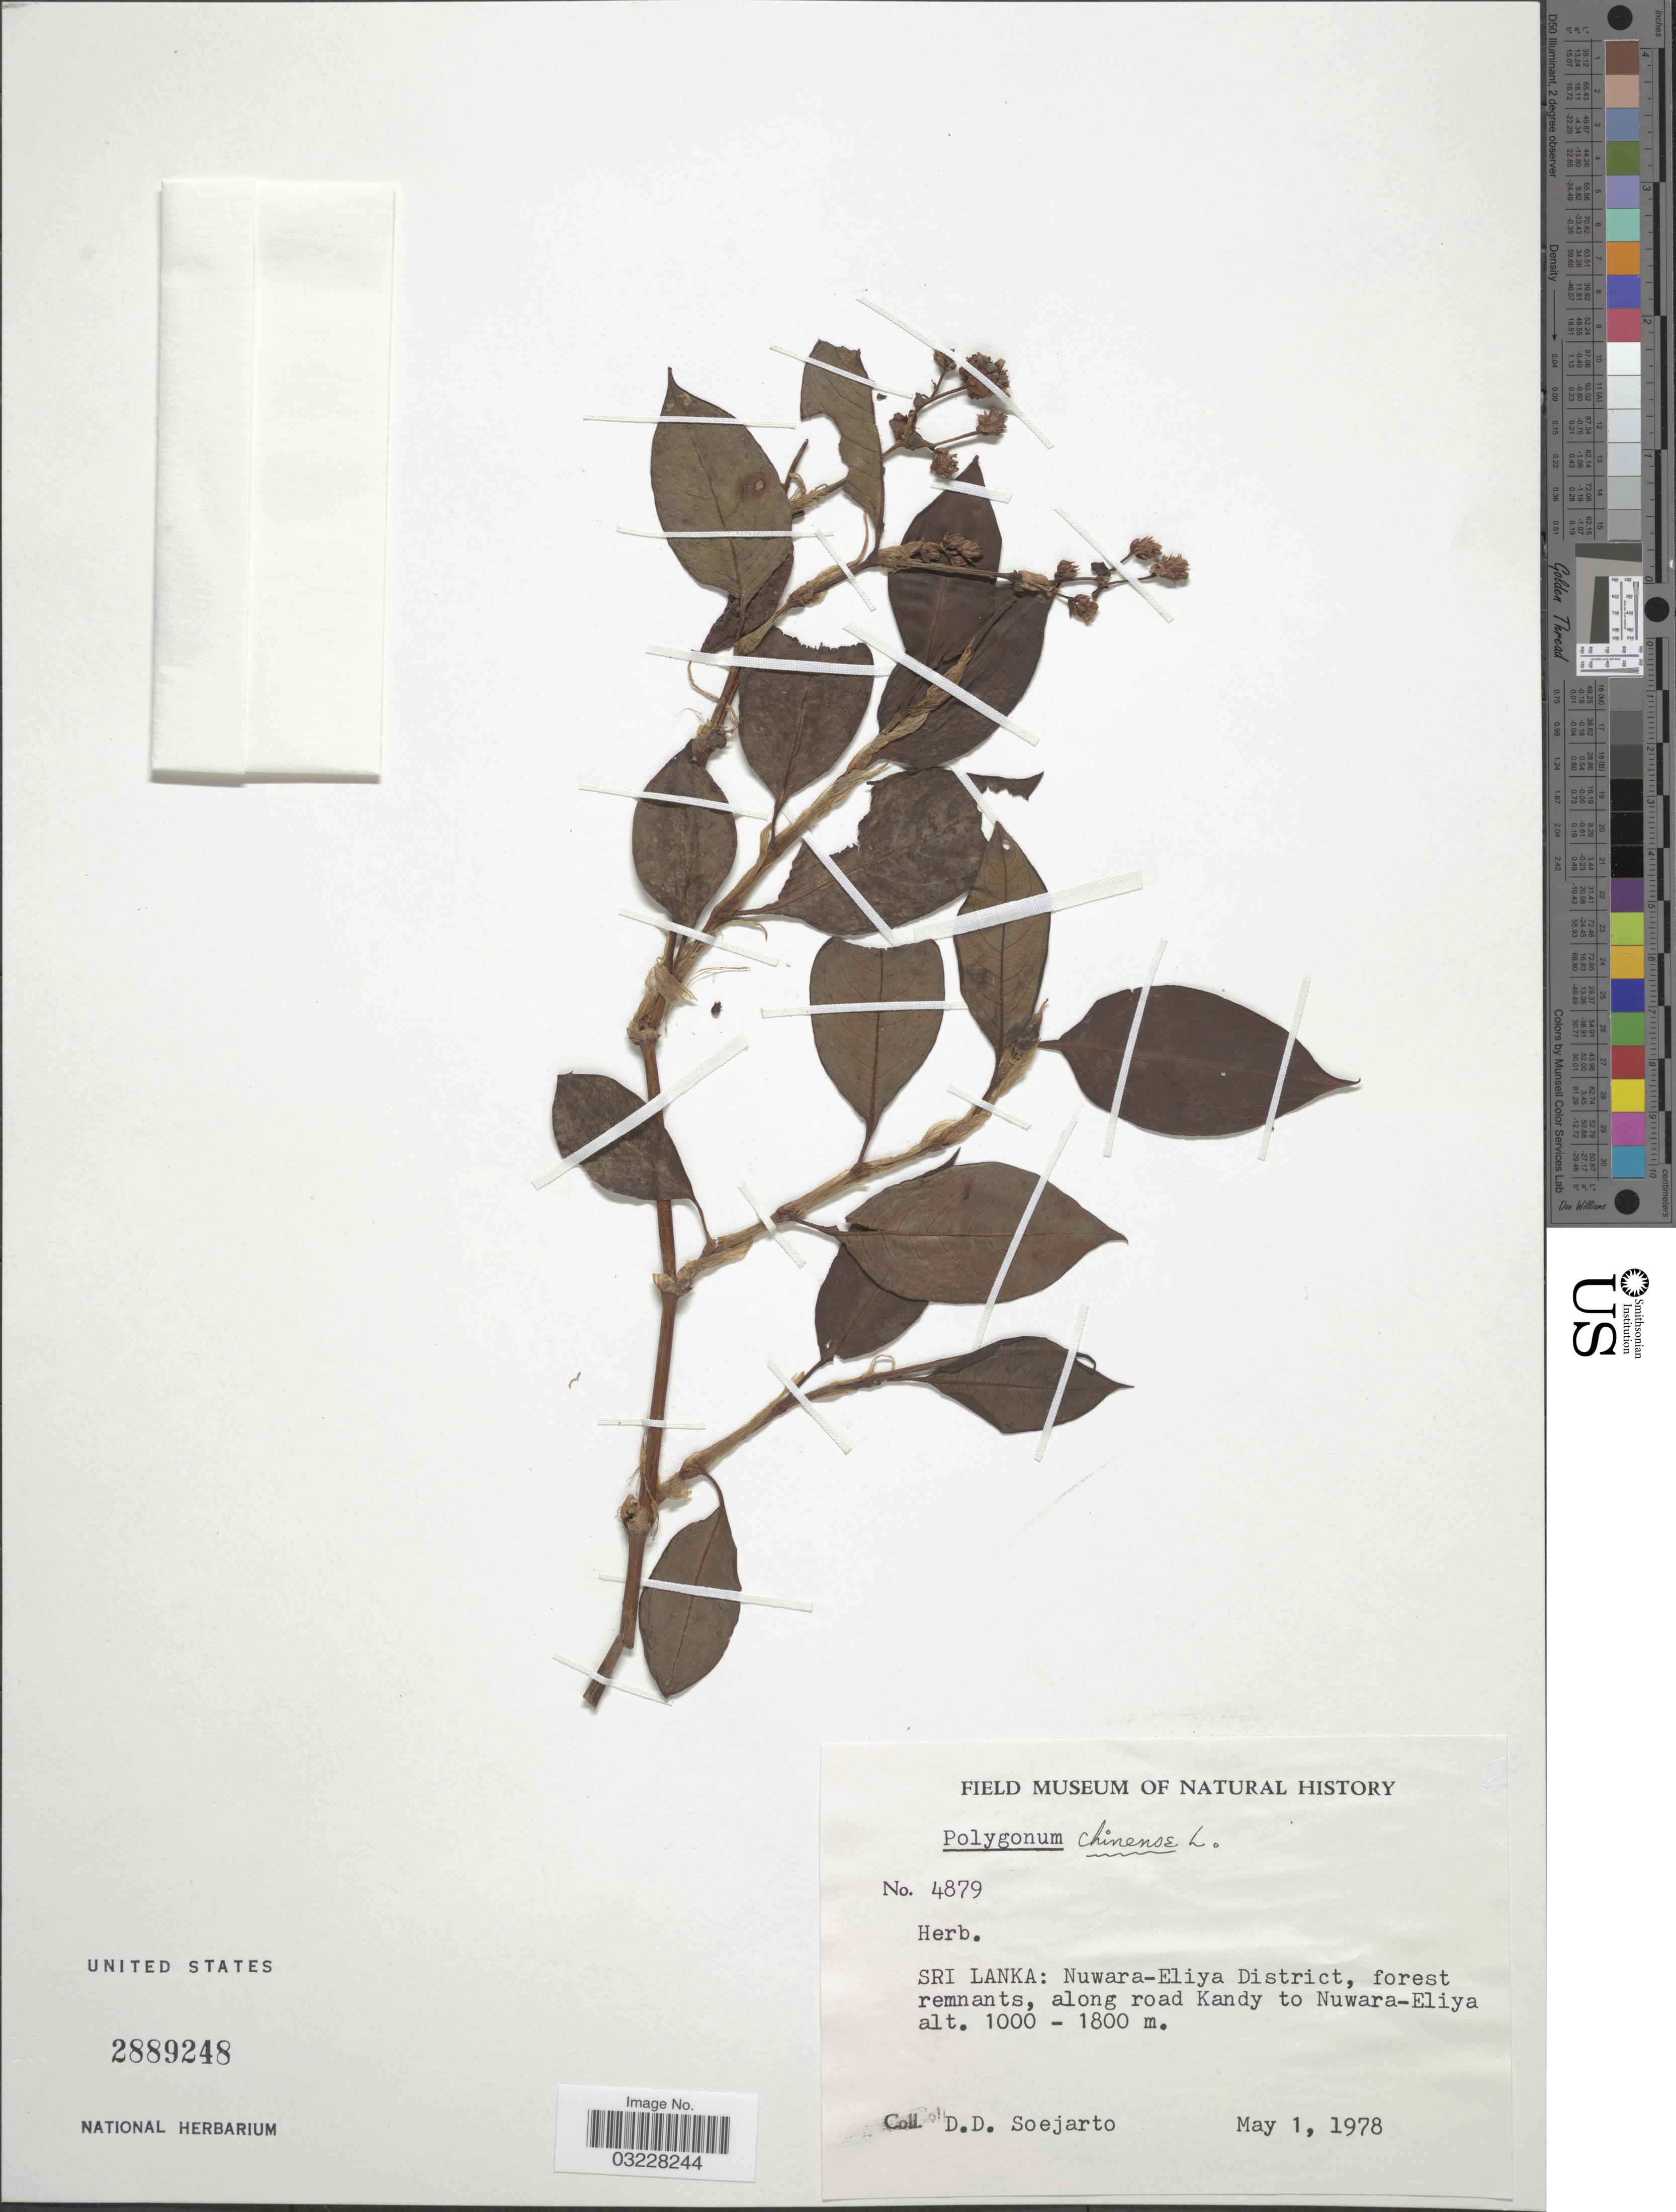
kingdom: Plantae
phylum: Tracheophyta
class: Magnoliopsida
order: Caryophyllales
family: Polygonaceae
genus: Polygonum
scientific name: Polygonum chinense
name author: L.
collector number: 4879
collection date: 1978-05-01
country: Sri Lanka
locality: Nuwara-Eliya District, forest remnants, along road Kandy to Nuwara-Eliya.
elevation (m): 1000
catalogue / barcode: US 2889248